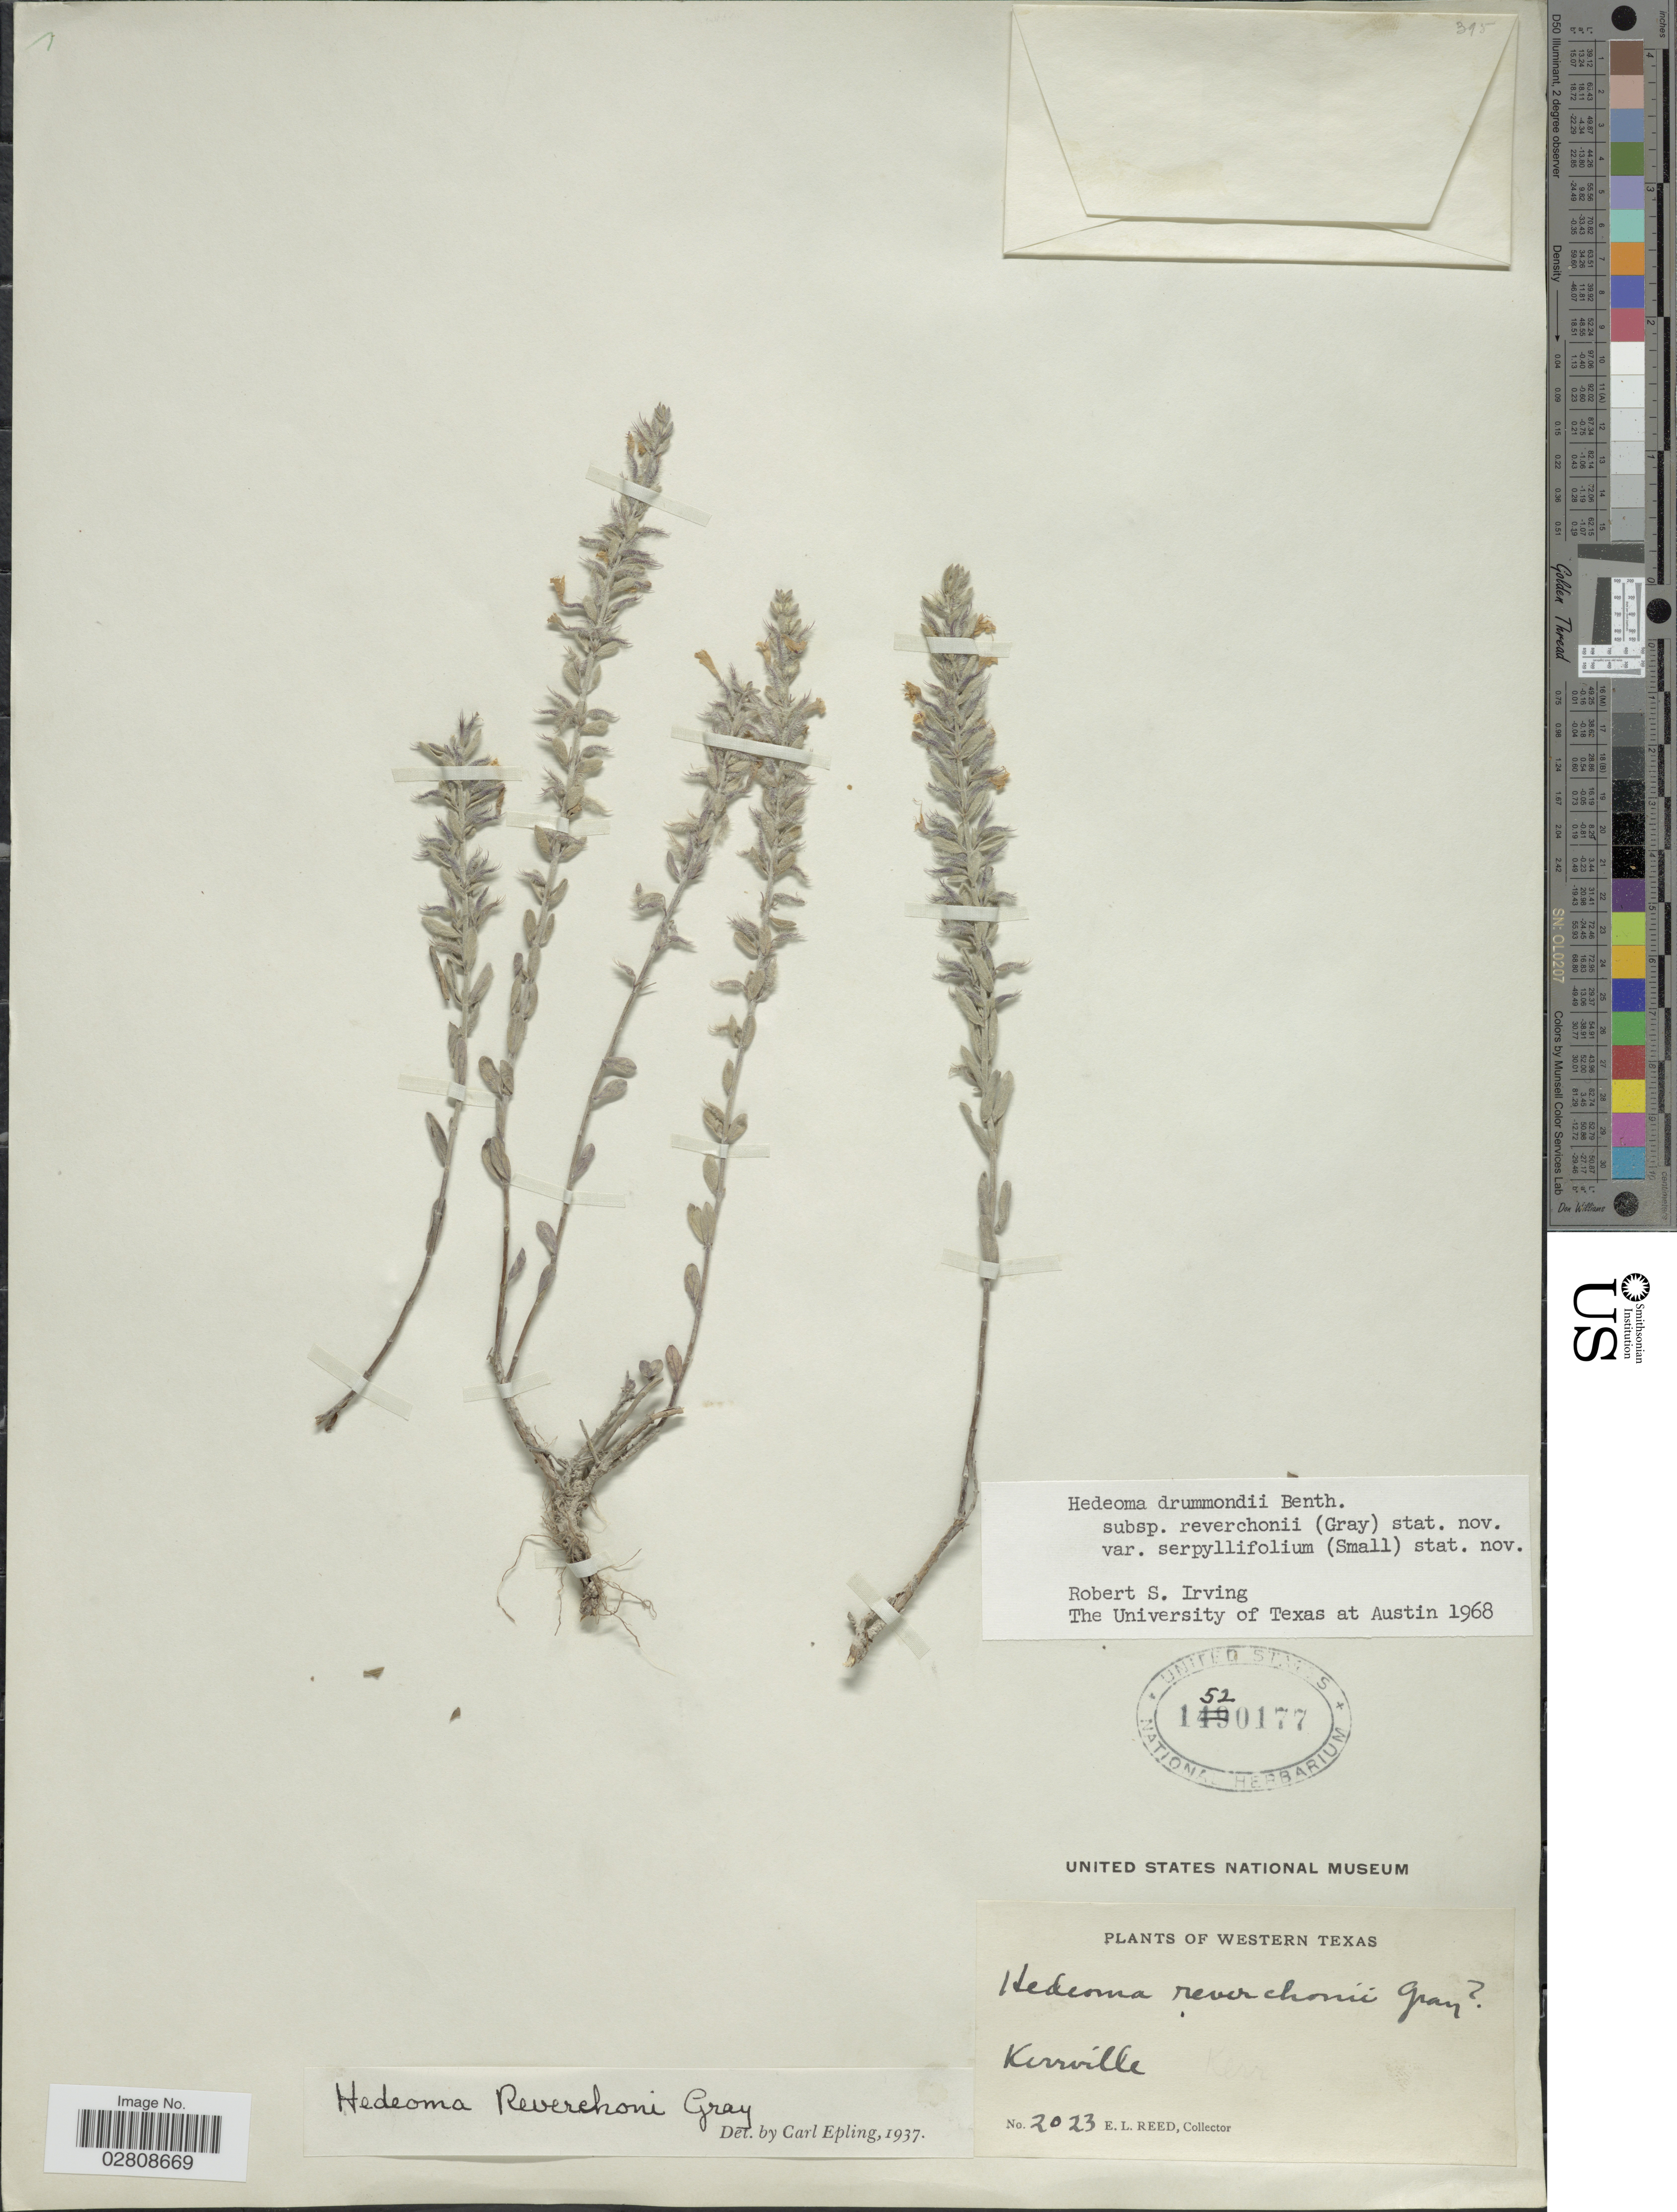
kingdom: Plantae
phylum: Tracheophyta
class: Magnoliopsida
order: Lamiales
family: Lamiaceae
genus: Hedeoma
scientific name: Hedeoma drummondii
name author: Benth.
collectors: E. Reed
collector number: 2023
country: United States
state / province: Texas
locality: Western Texas. Kerrville.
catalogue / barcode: US 1520177